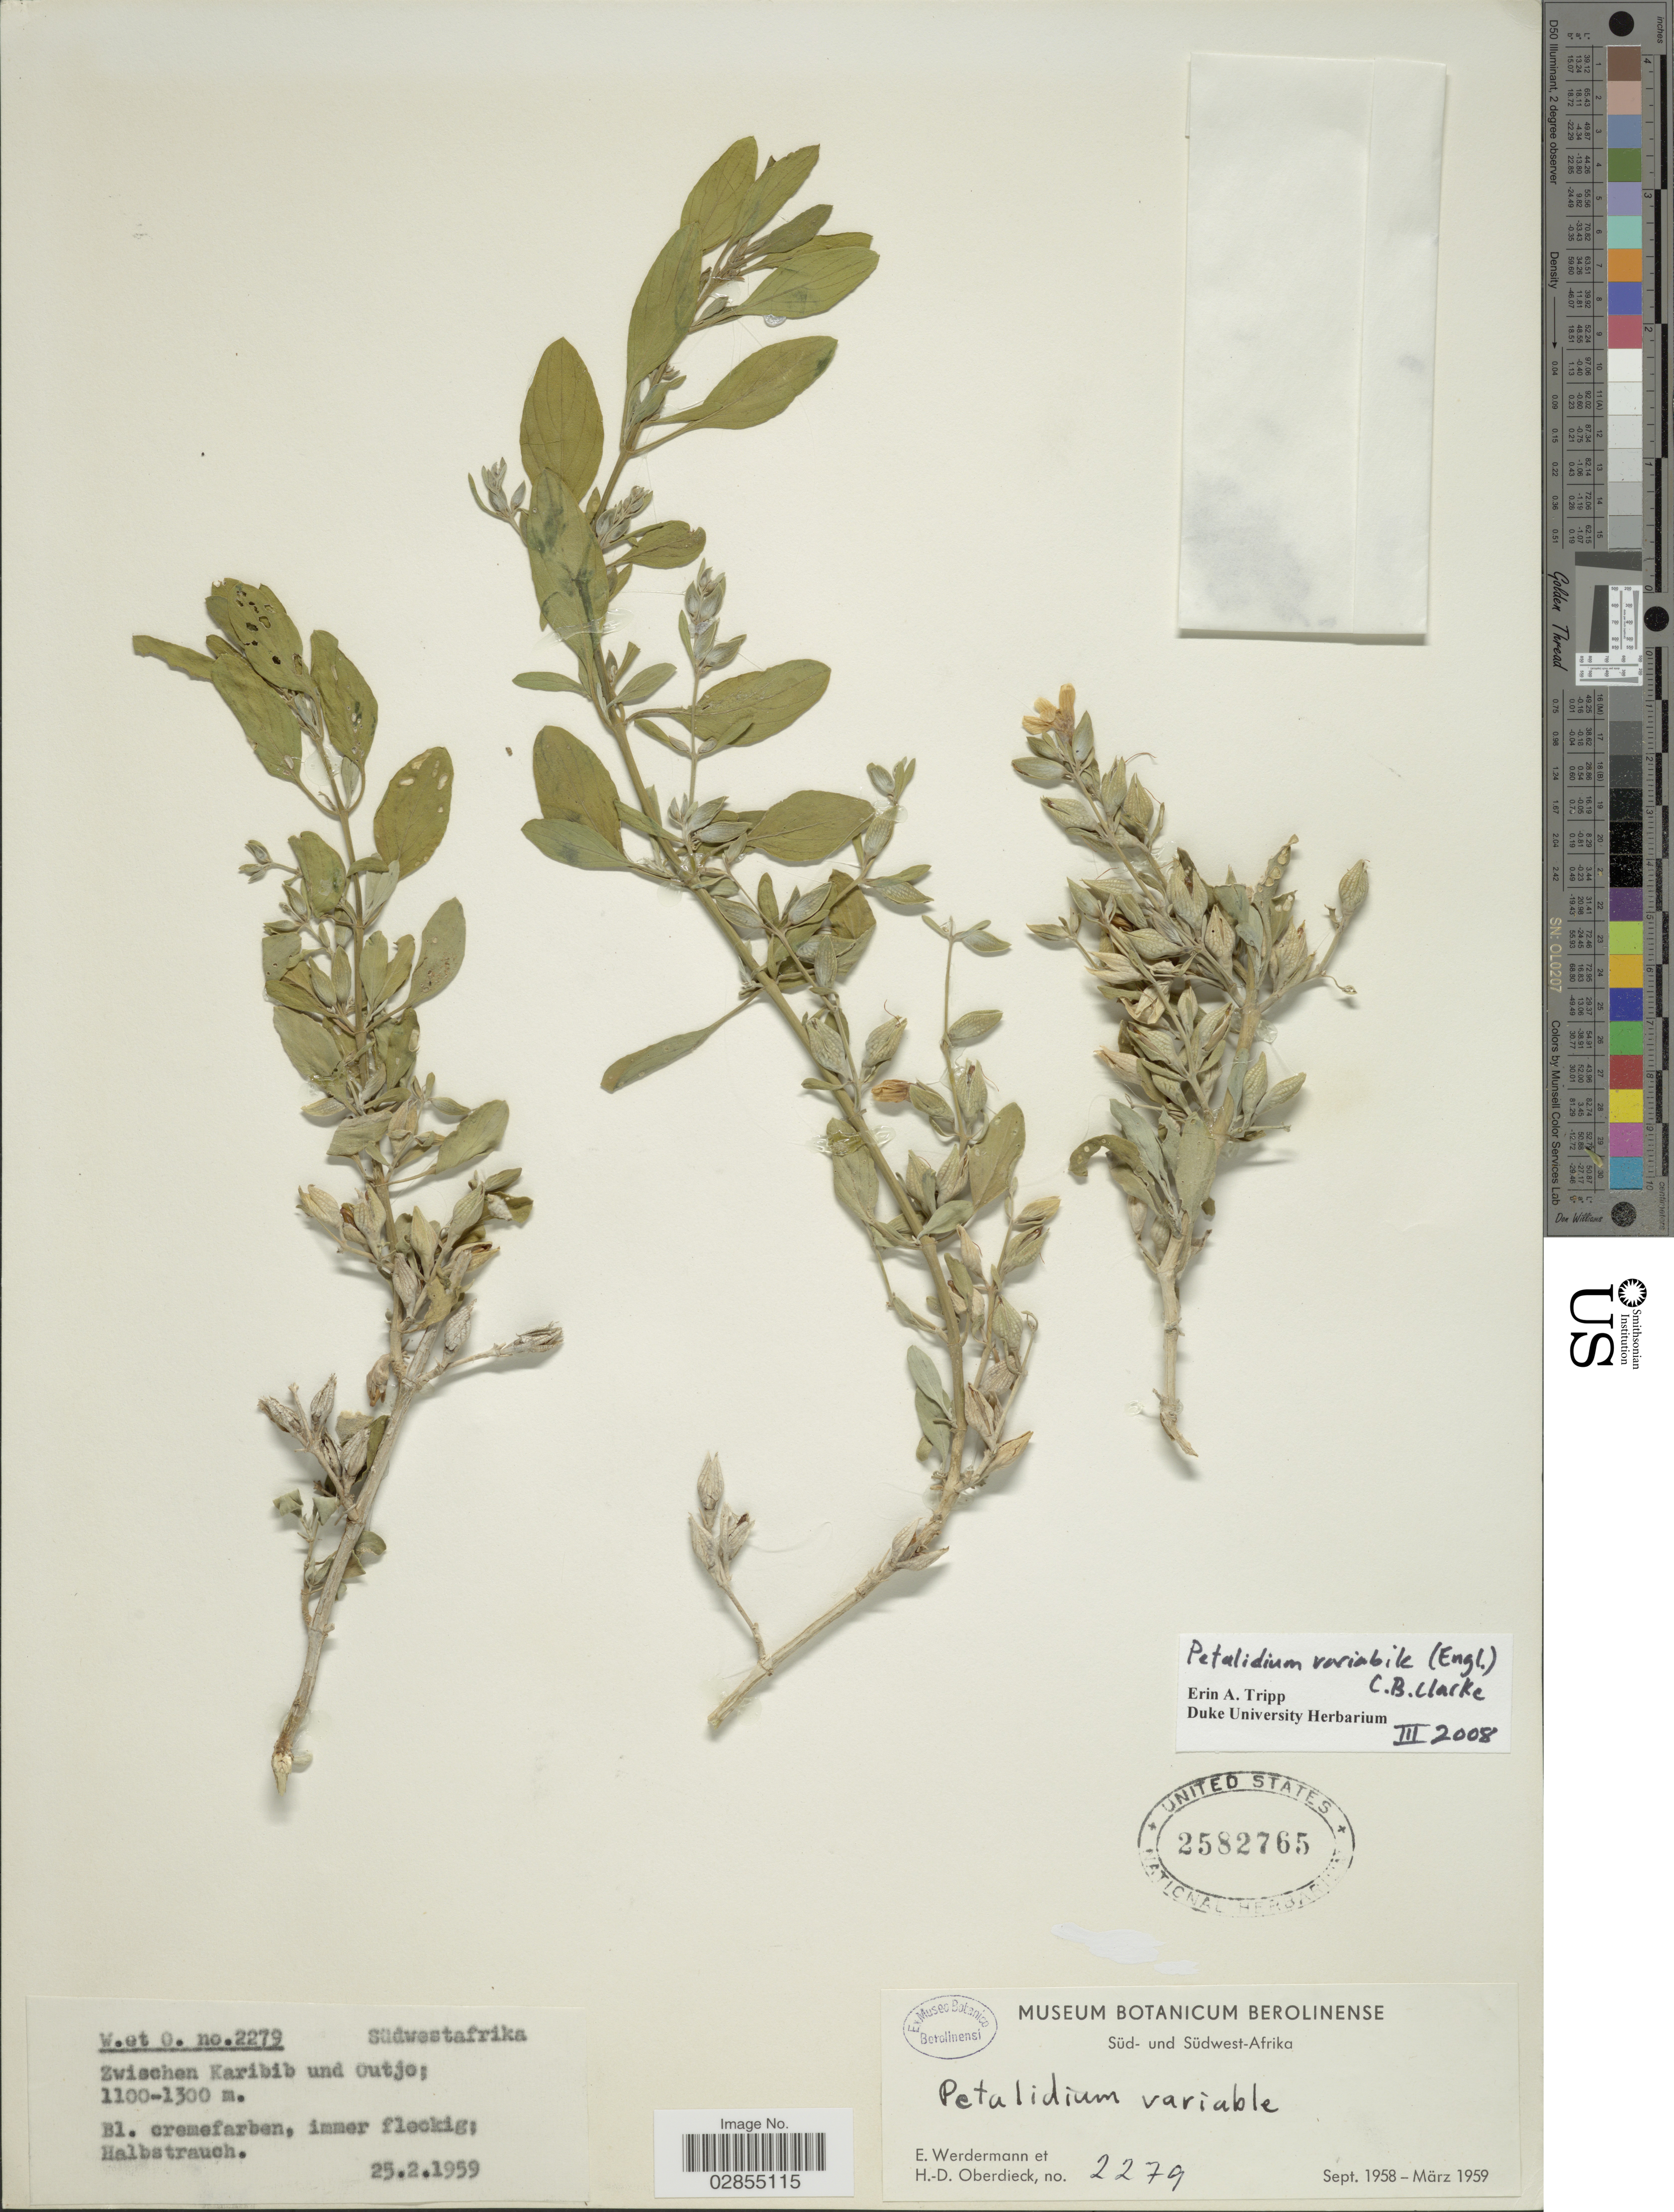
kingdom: Plantae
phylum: Tracheophyta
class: Magnoliopsida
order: Lamiales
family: Acanthaceae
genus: Petalidium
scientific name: Petalidium variabile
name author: C.B. Clarke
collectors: E. Werdermann & H. Oberdieck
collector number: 2279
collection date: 1959-02-25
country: Namibia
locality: Südwestafrika, Zwischen Karibib und Outjo.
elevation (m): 1100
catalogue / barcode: US 2582765